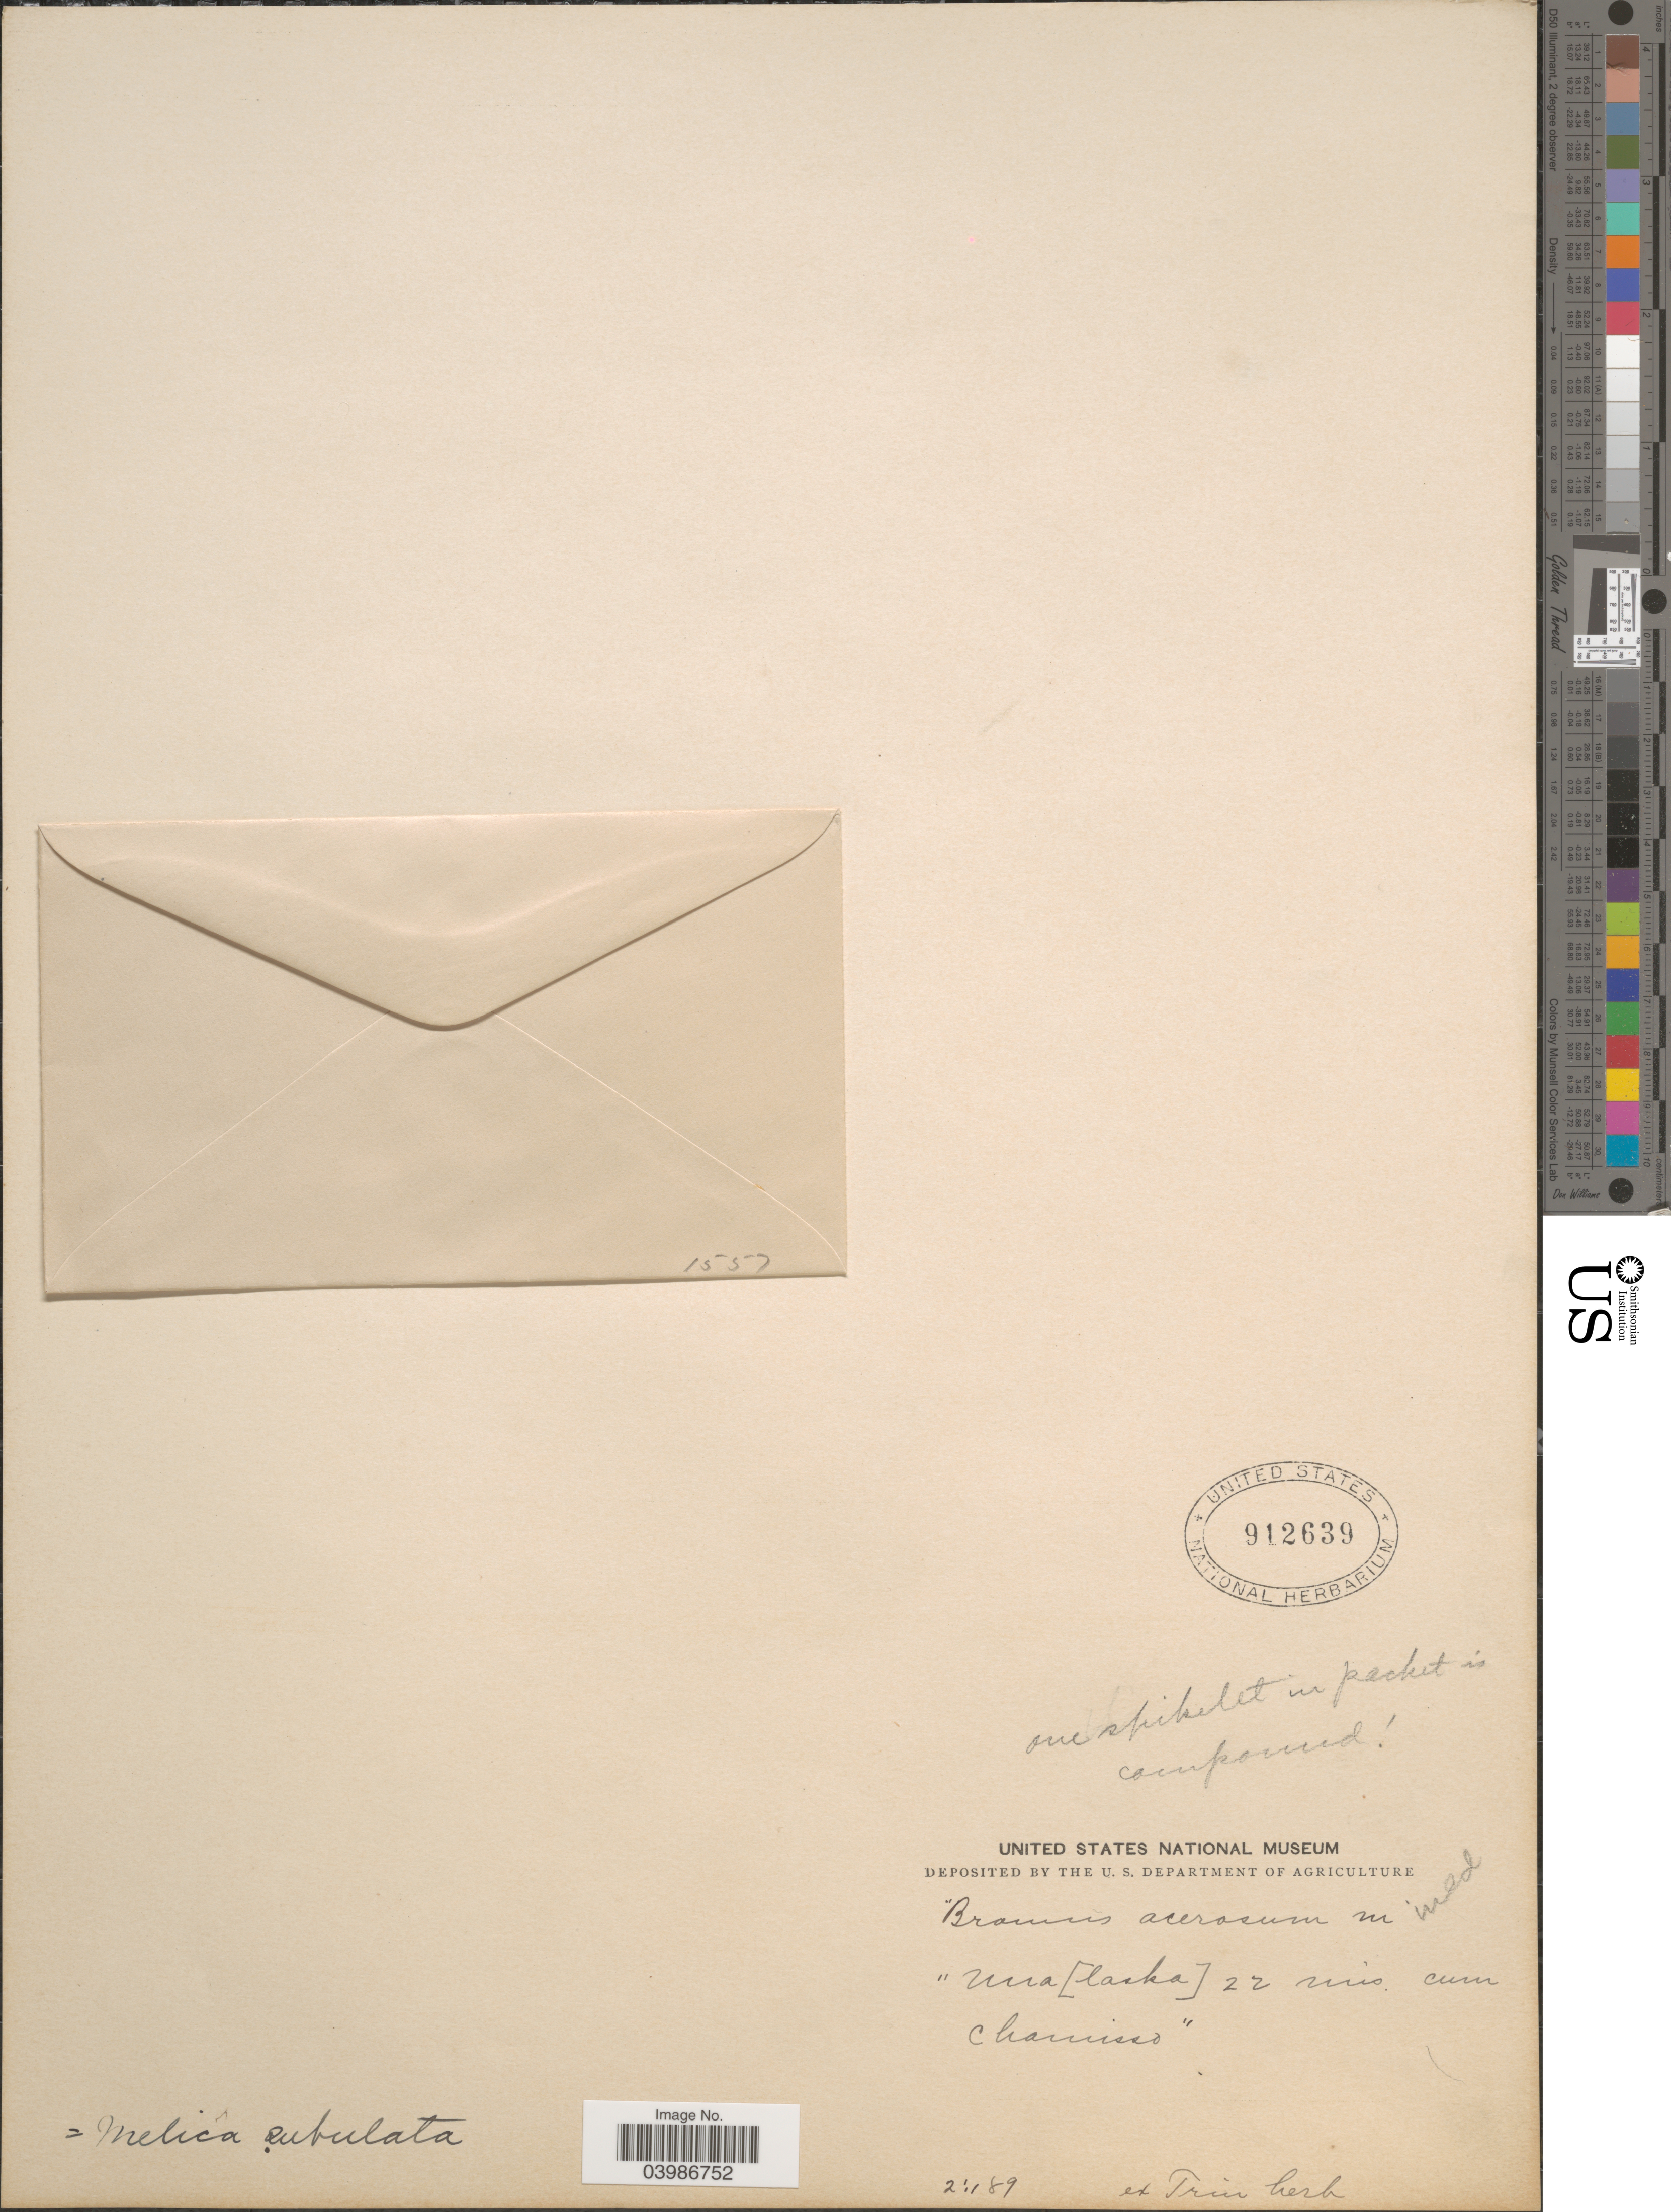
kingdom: Plantae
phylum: Tracheophyta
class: Liliopsida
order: Poales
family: Poaceae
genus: Melica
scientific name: Melica subulata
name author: (Griseb.) Scribn.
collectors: Ex herb. Trin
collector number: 2189?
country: United States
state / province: Alaska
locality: Una [laska] 22 mis cum Chamisso.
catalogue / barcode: US 912639